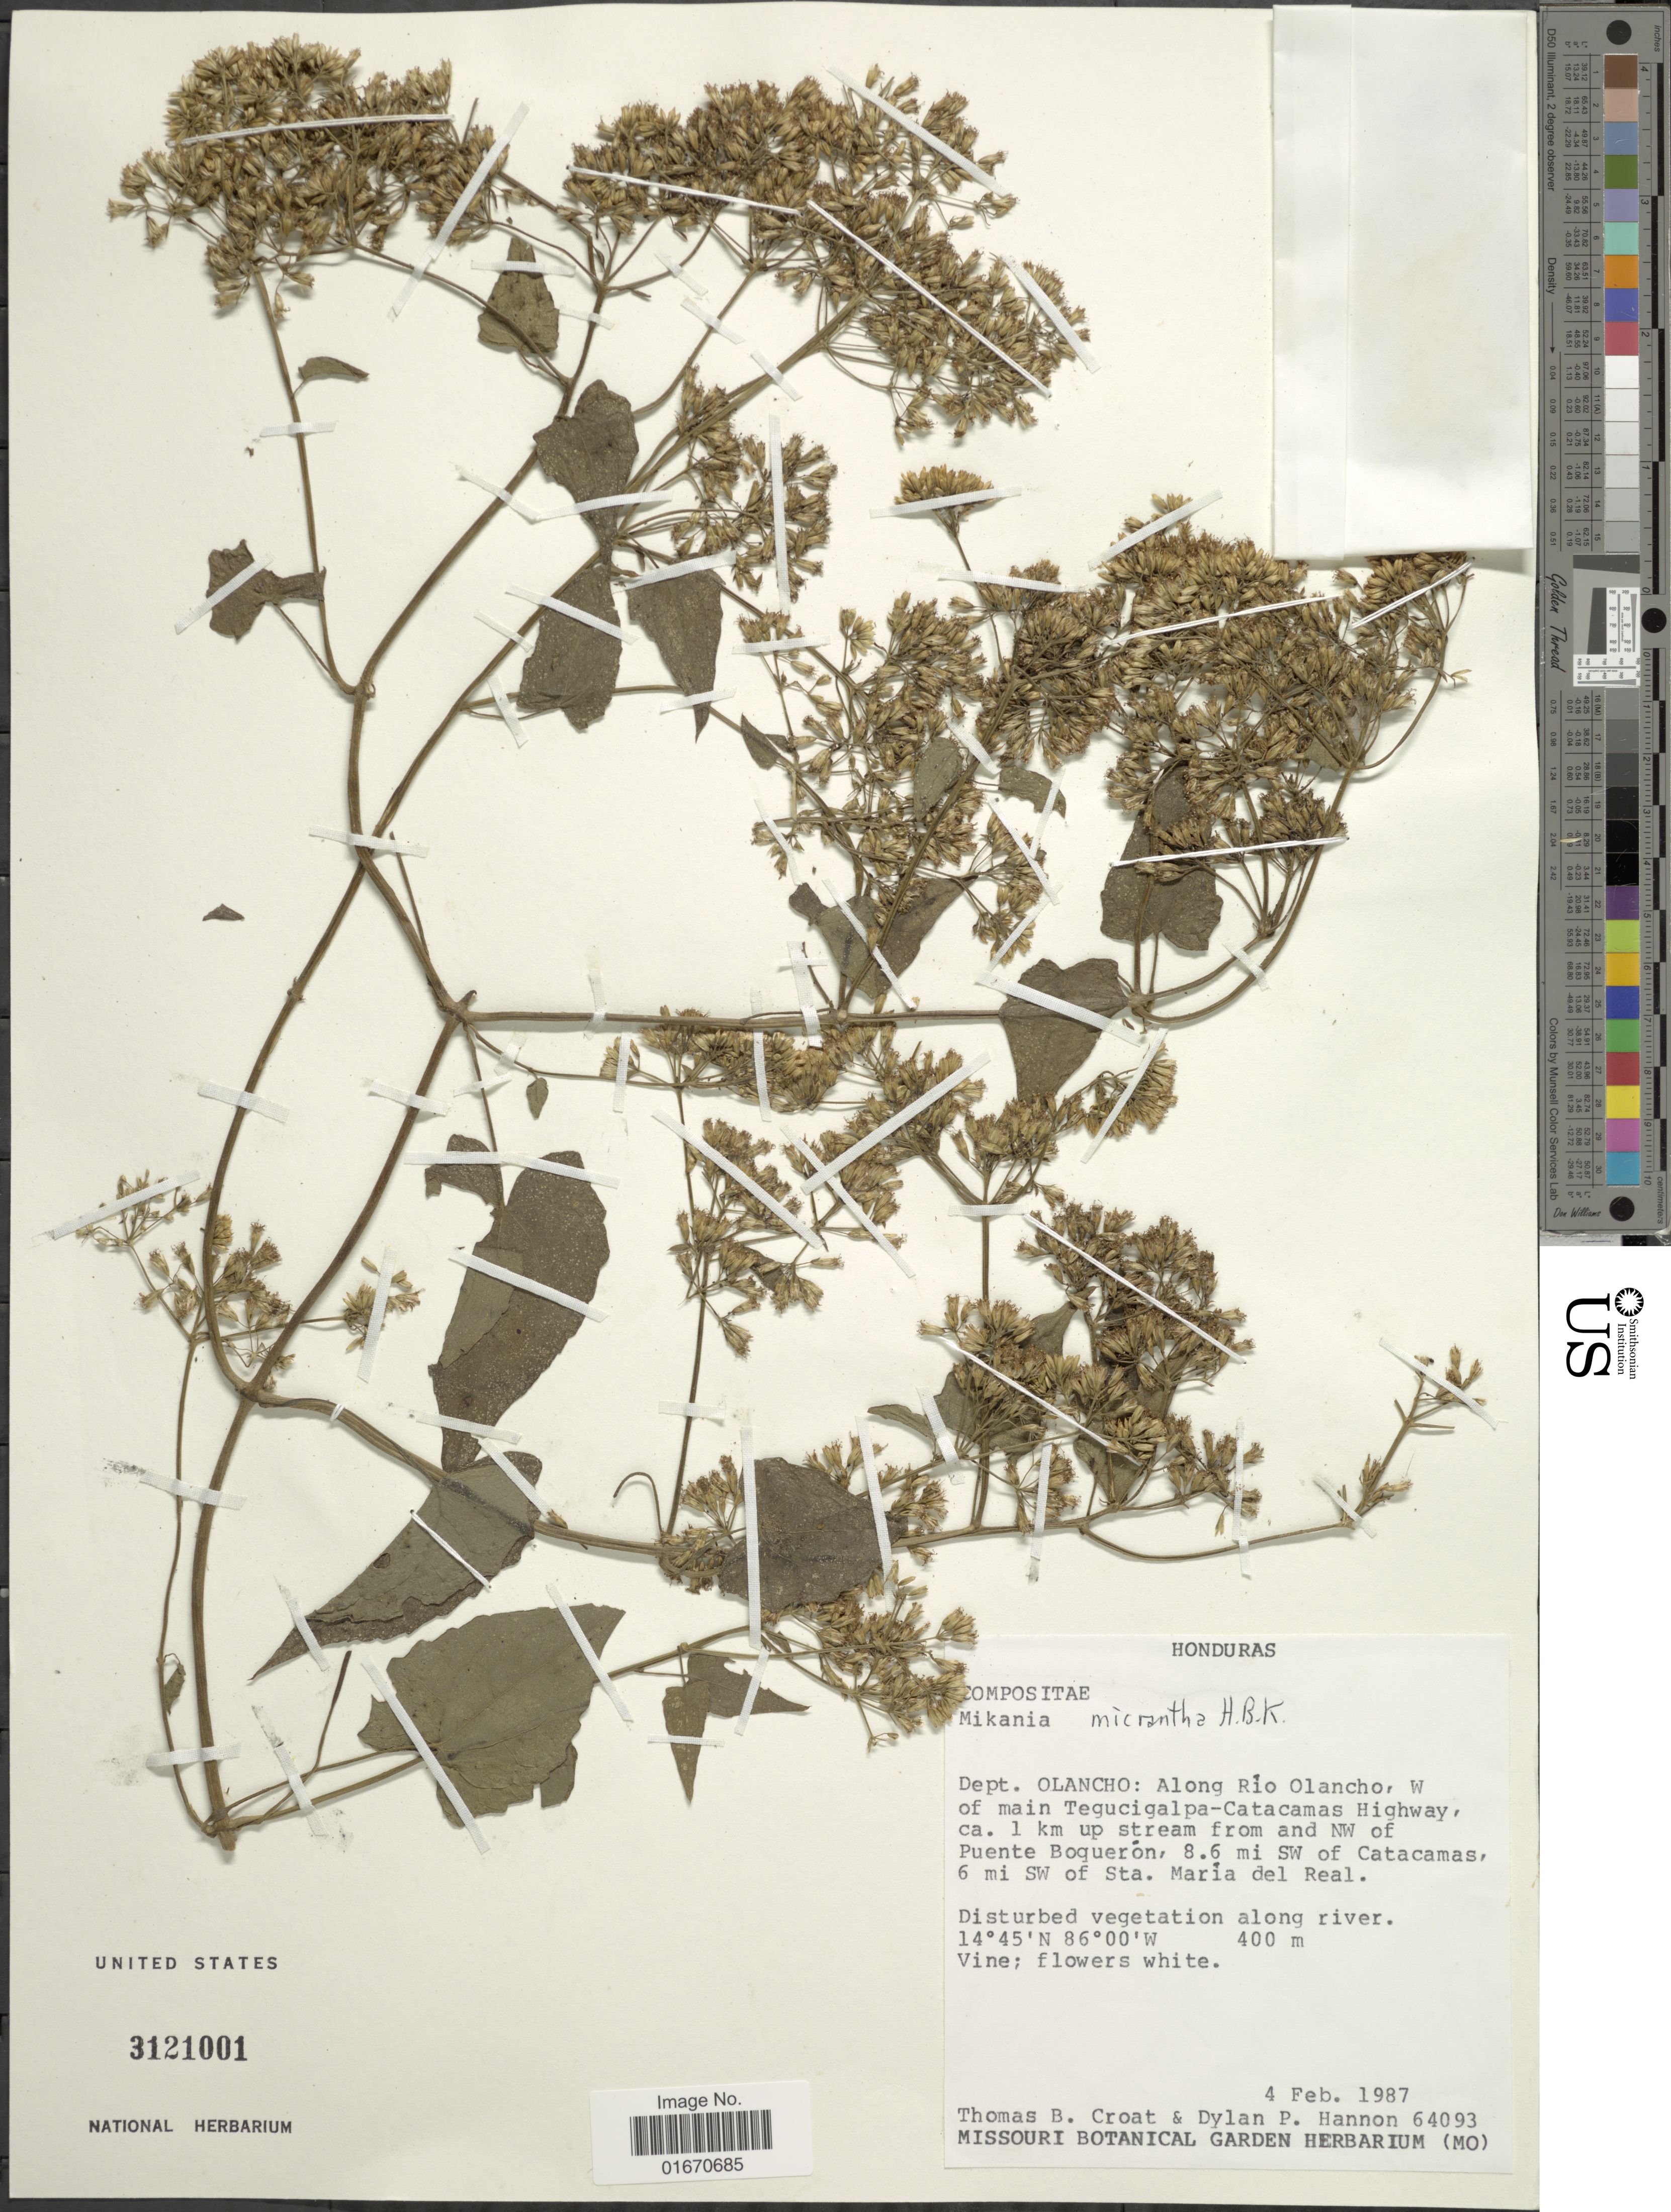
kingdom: Plantae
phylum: Tracheophyta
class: Magnoliopsida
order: Asterales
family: Asteraceae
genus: Mikania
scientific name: Mikania micrantha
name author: Kunth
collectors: T. B. Croat & D. Hannon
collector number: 64093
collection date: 1987-02-04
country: Honduras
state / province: Olancho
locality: Along Rio Olancho, W of main Tegucigalpa-Catacamas Highway, ca 1 km up stream from and NW of Puente Boqueron, 8.6 mi SW of Catacamas, 6 mi SW of Sta. Maria del Real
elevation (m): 400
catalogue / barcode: US 3121001